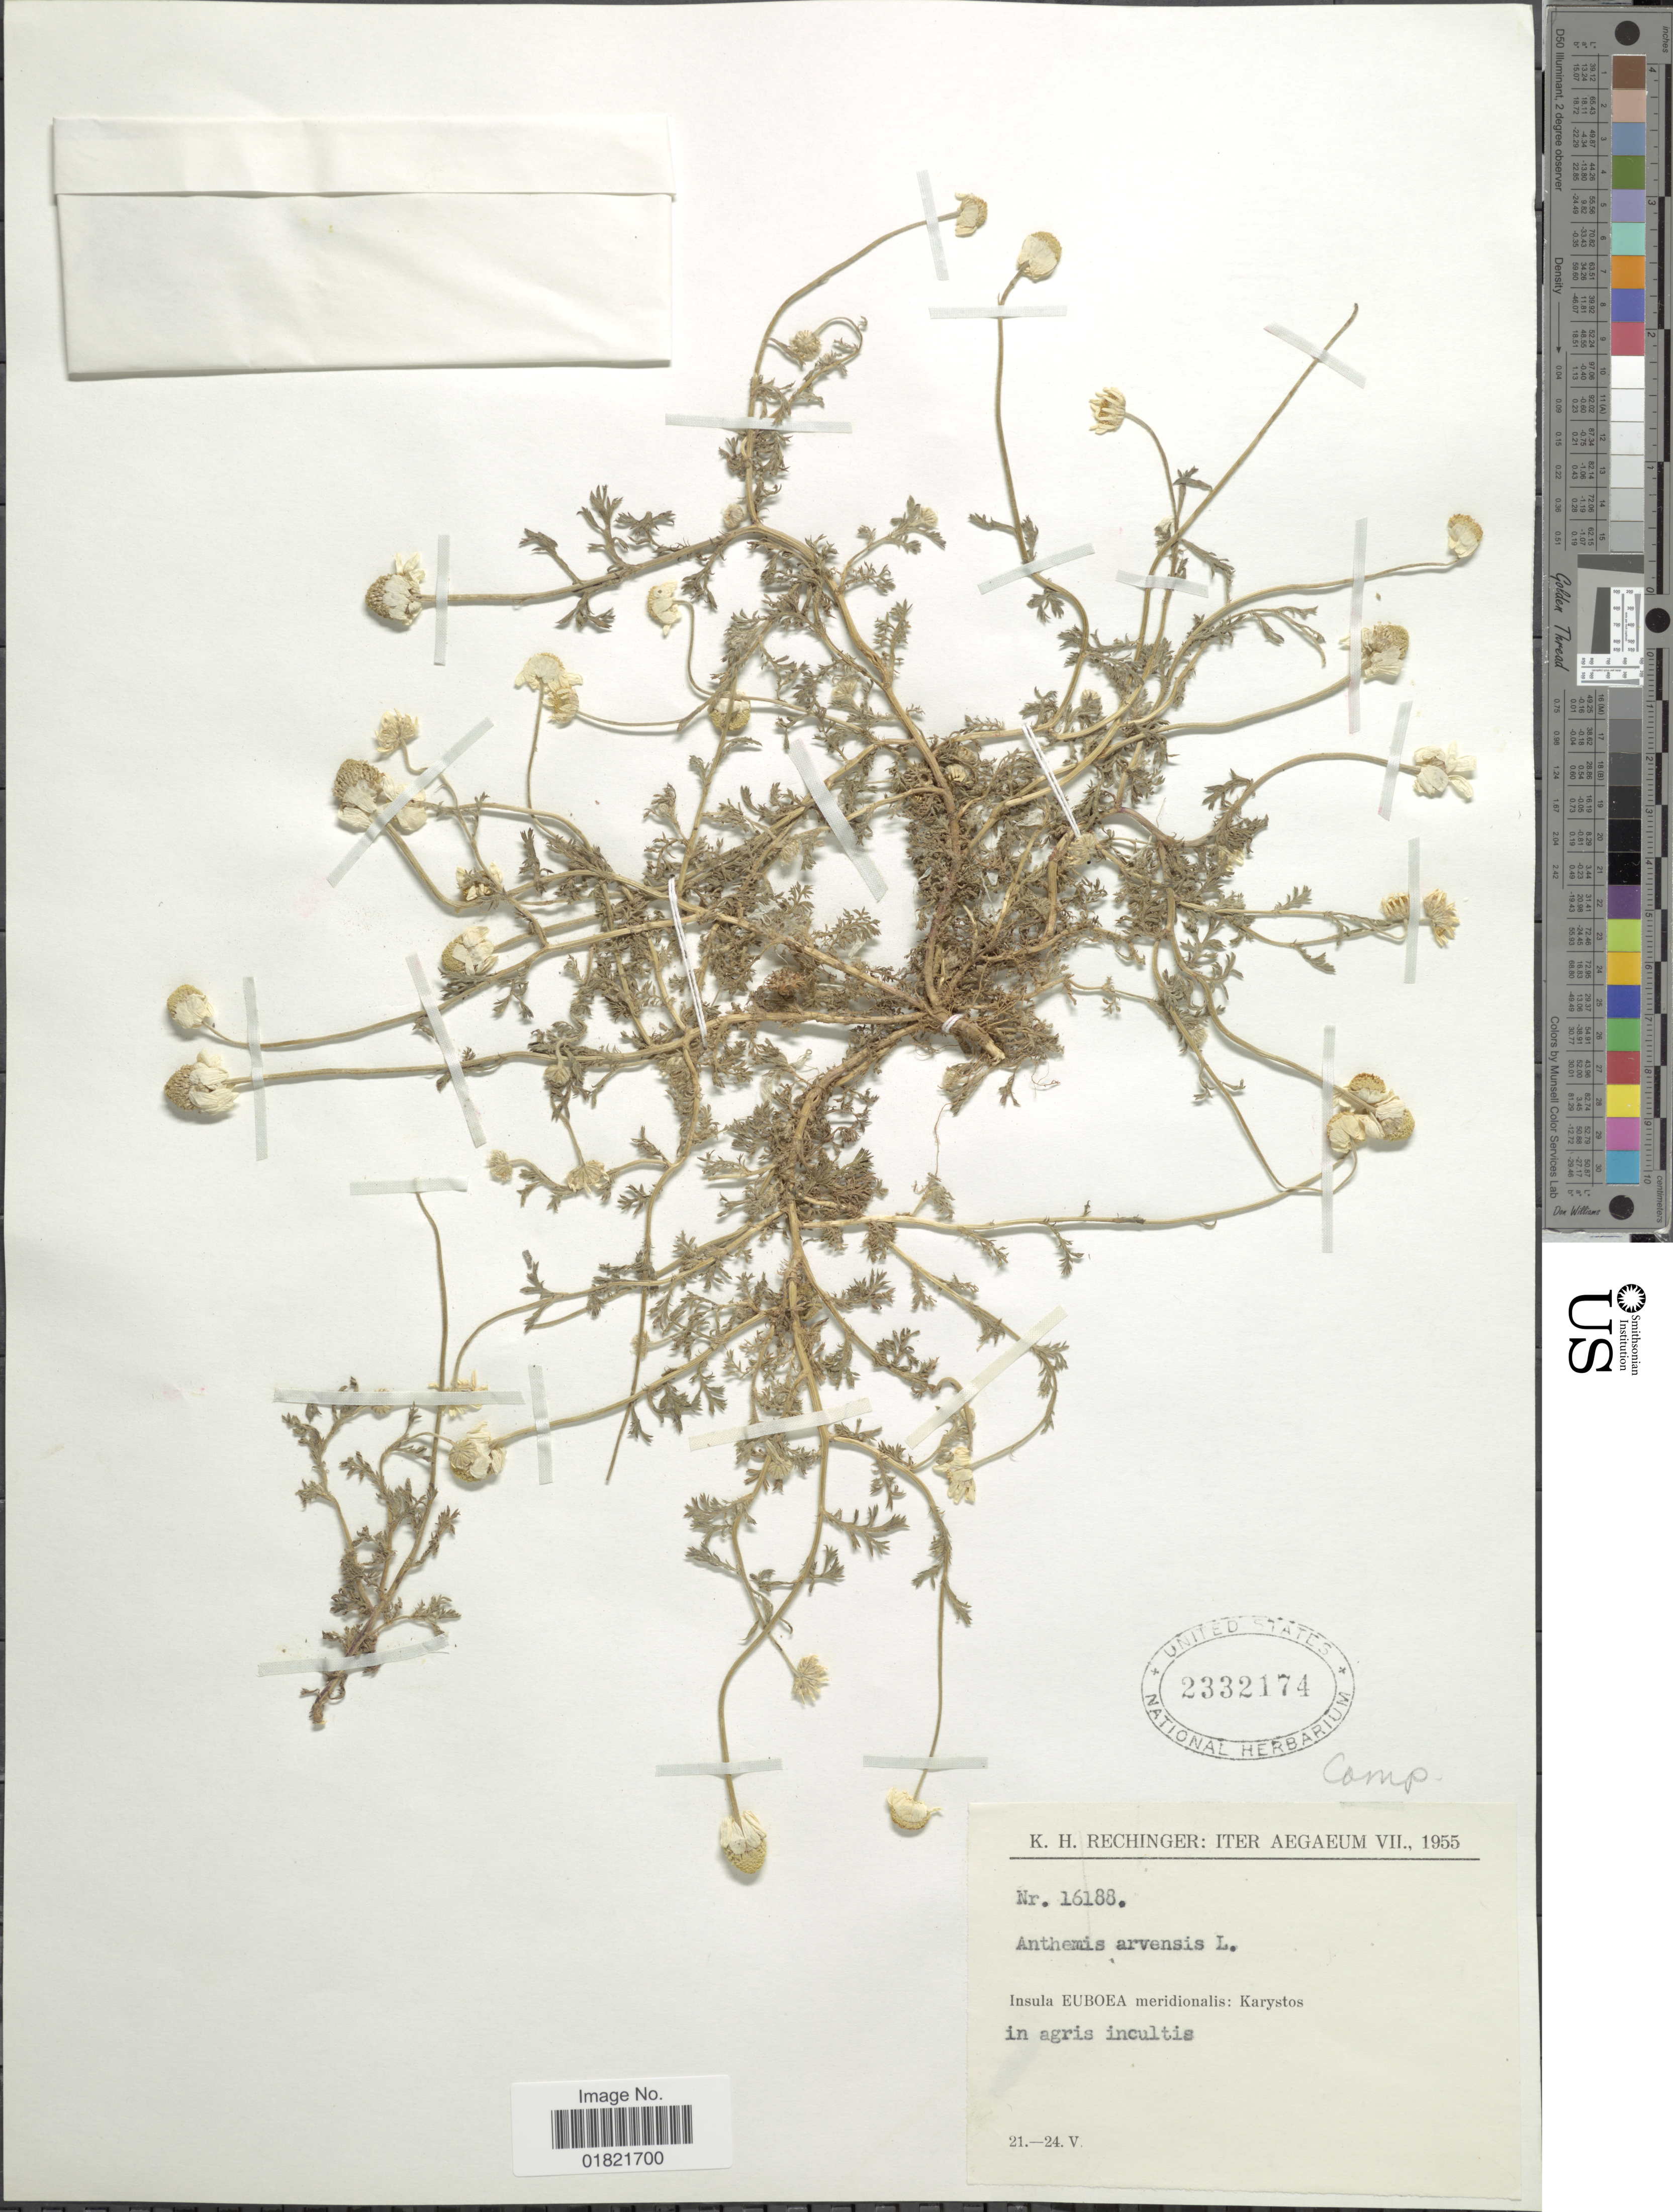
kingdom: Plantae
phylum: Tracheophyta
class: Magnoliopsida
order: Asterales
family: Asteraceae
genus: Anthemis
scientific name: Anthemis arvensis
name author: L.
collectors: K. H. Rechinger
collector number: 16188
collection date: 1955-05-21/1955-05-24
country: Greece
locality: Insula Euboea meridionalis: Karystos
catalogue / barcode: US 2332174